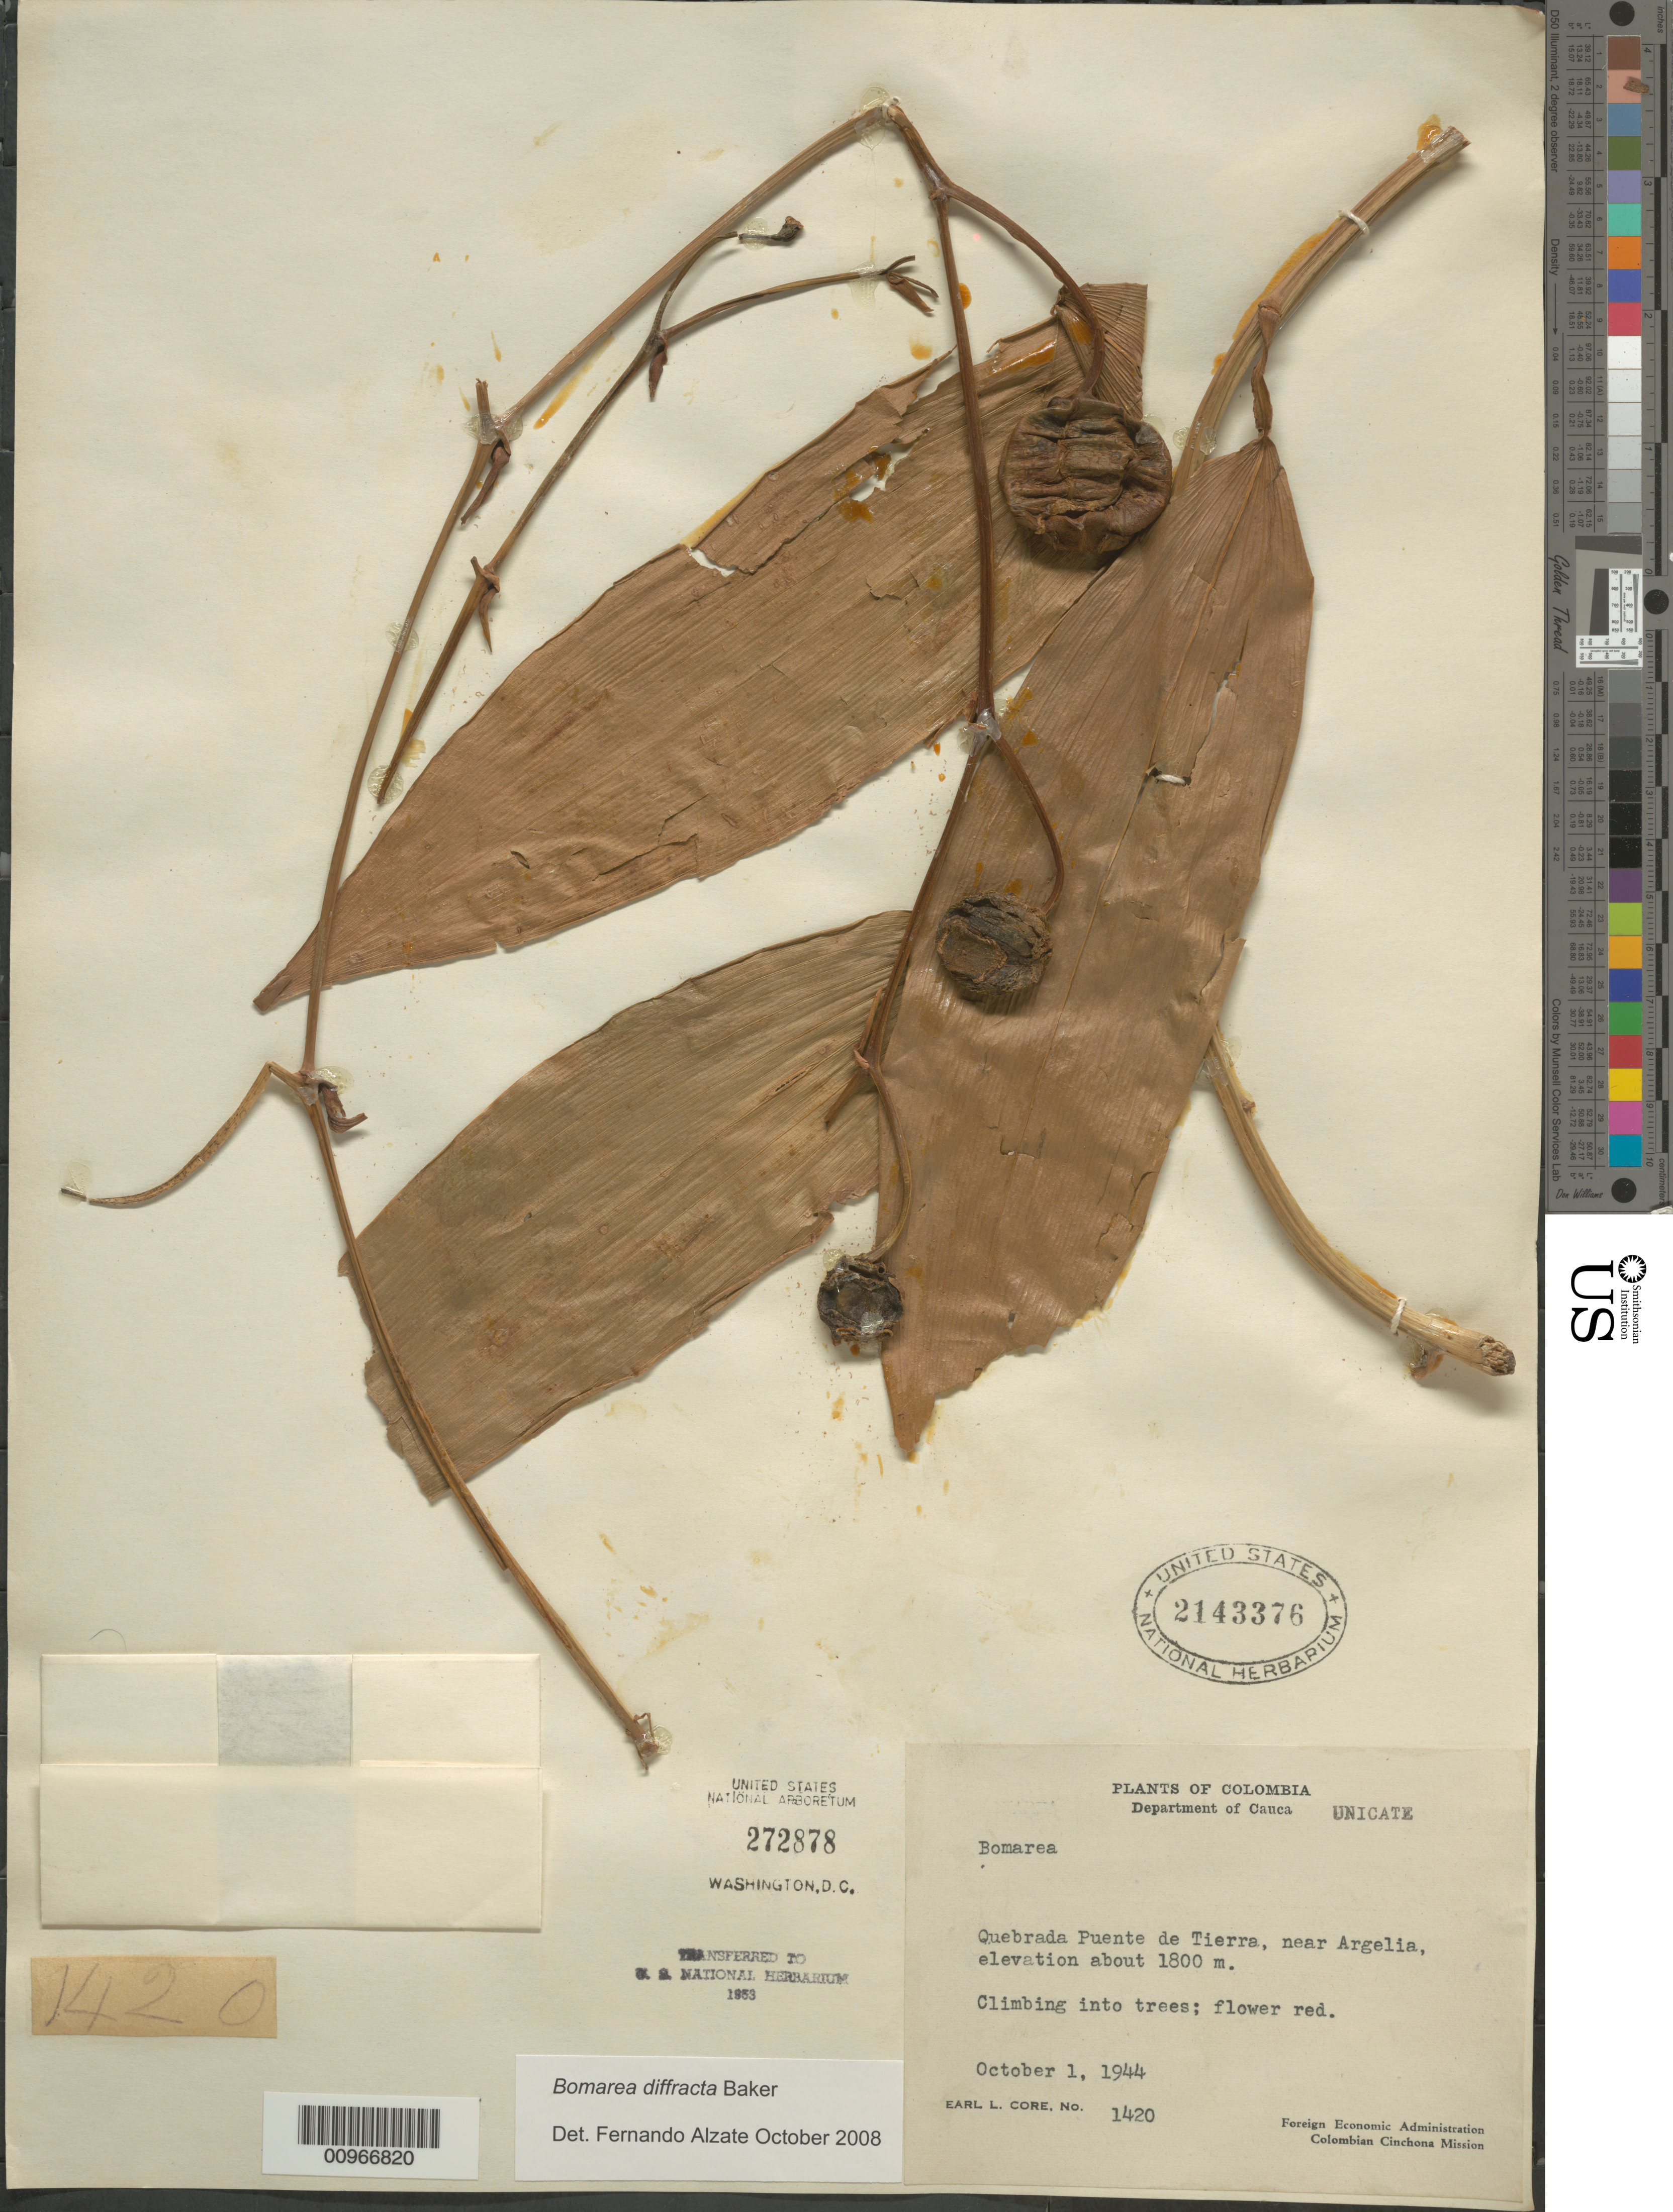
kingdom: Plantae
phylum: Tracheophyta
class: Liliopsida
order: Liliales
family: Alstroemeriaceae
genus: Bomarea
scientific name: Bomarea diffracta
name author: Baker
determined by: Alzate Guarin, Fernando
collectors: E. L. Core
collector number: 1420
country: Colombia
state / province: Cauca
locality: Quebrada Puente de Tierra, near Argelia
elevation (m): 1800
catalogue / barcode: US 2143376